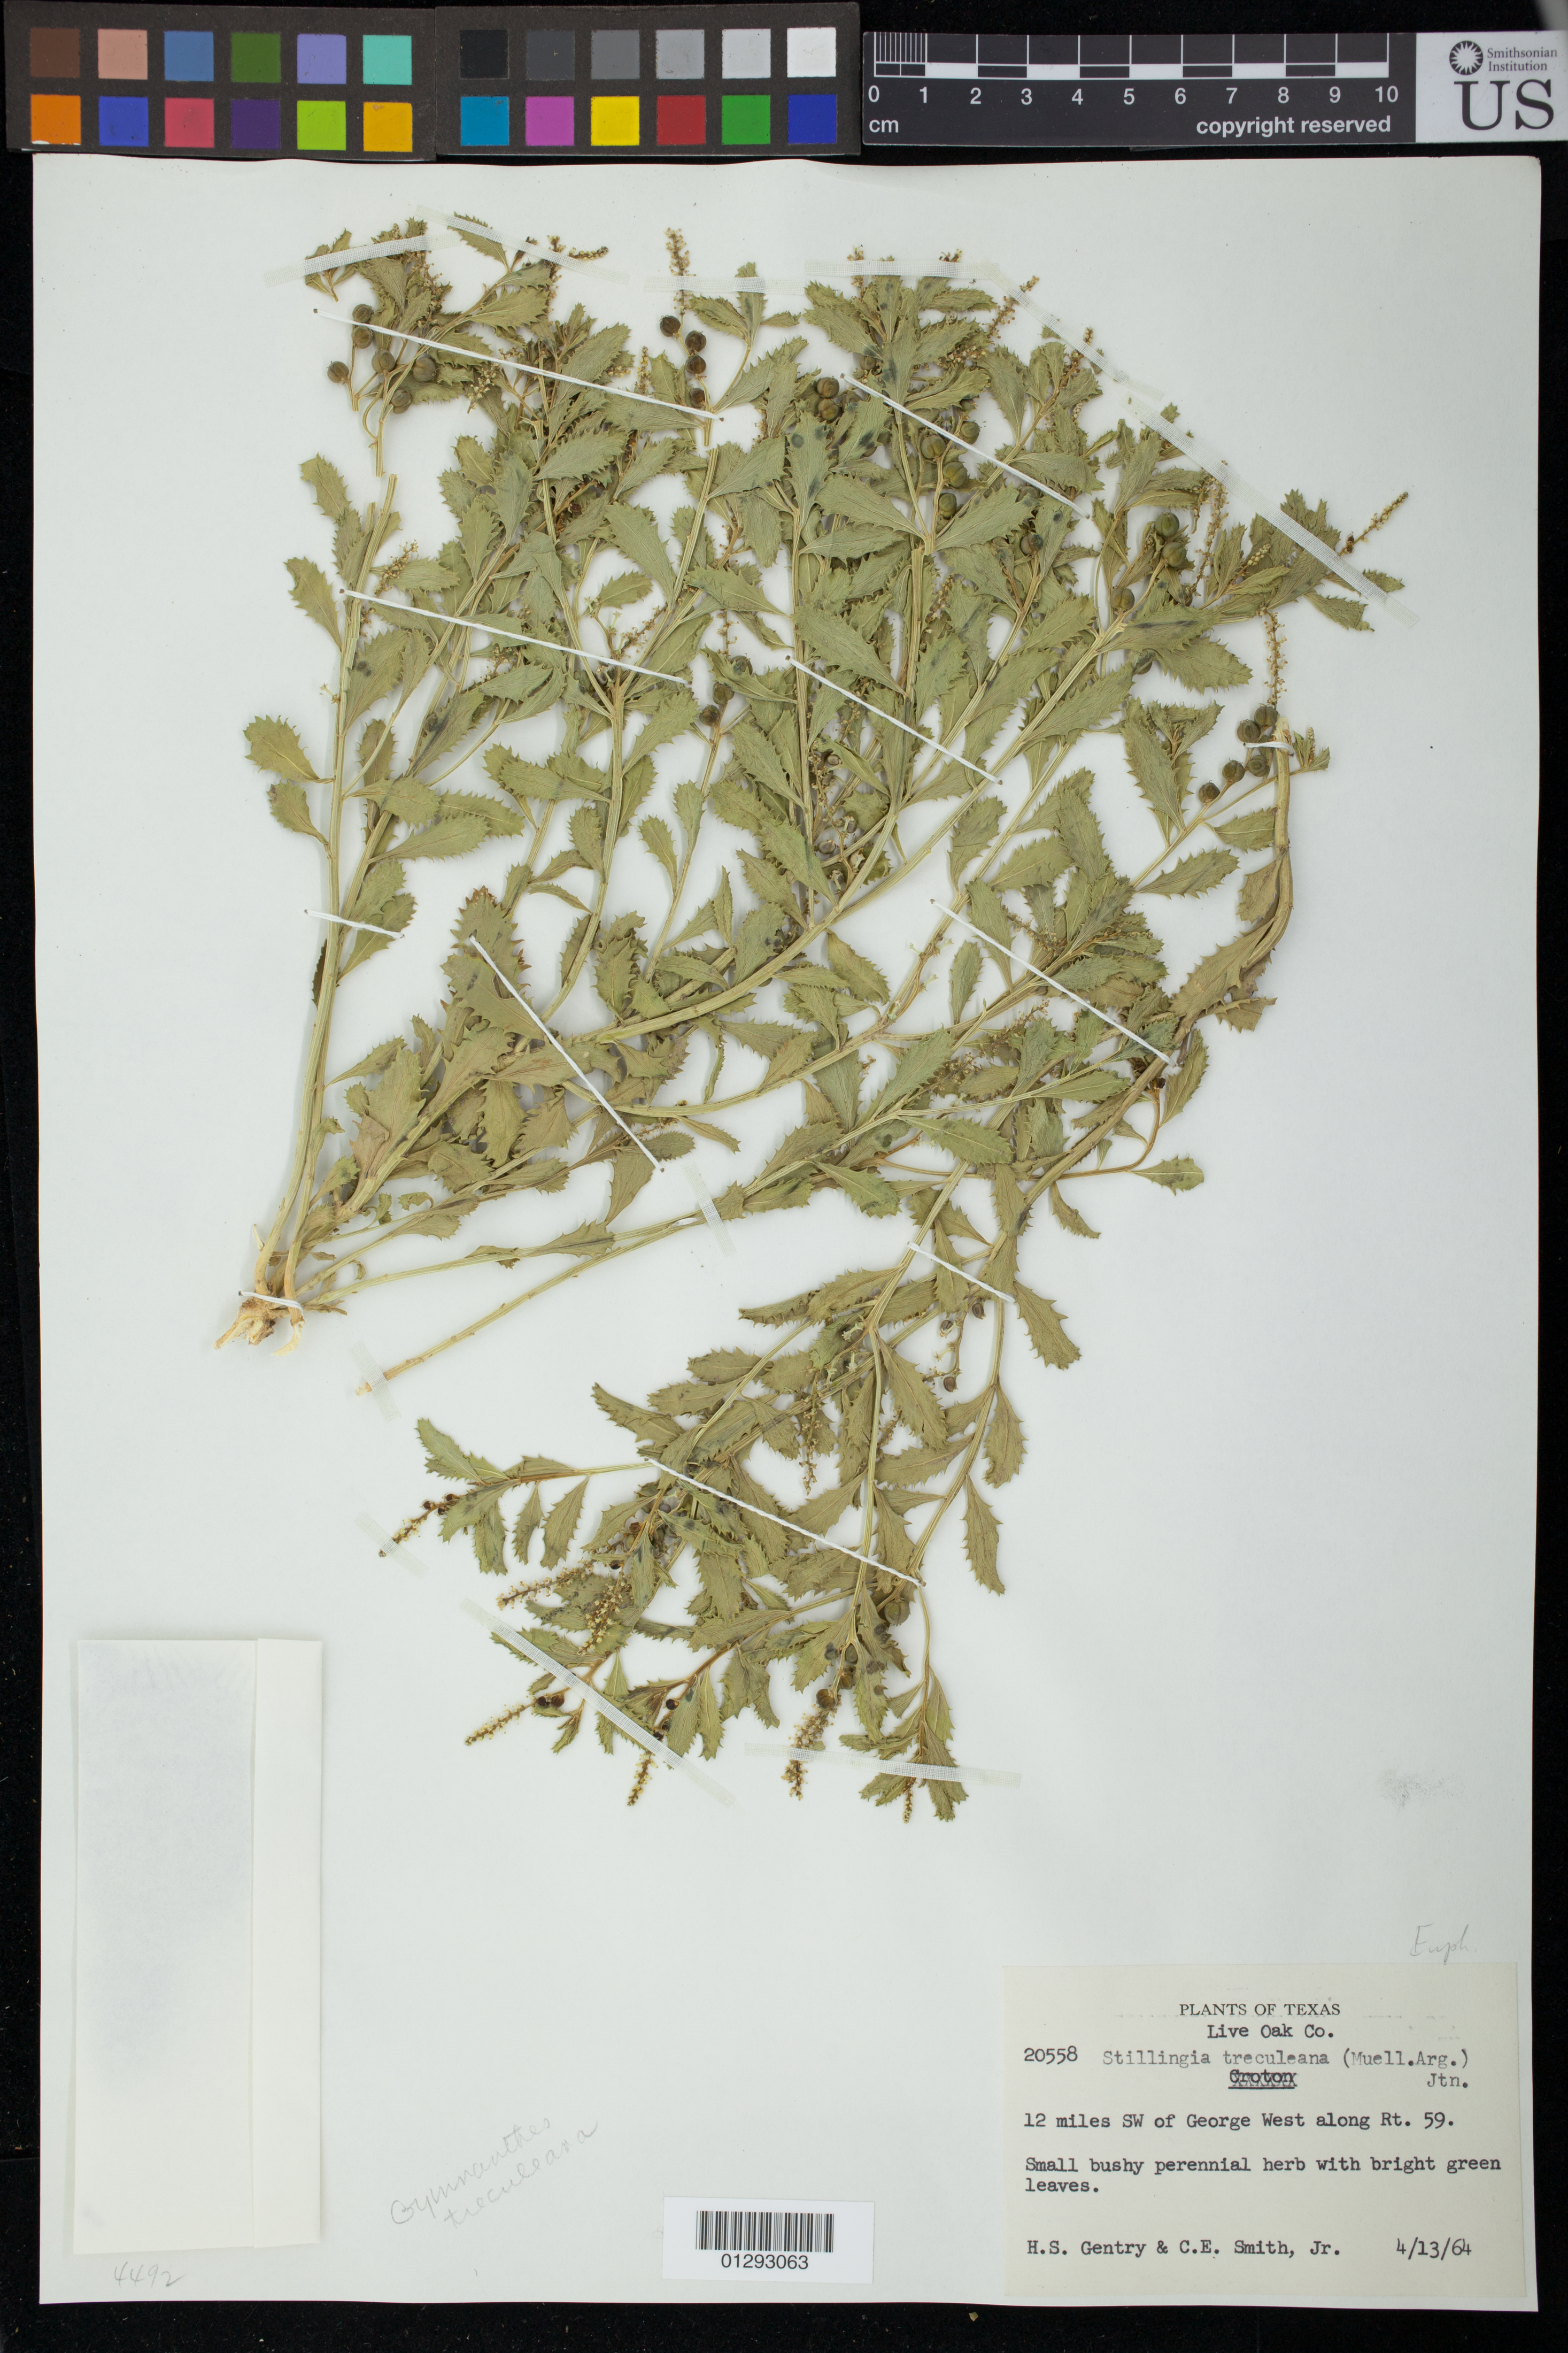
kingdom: Plantae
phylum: Tracheophyta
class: Magnoliopsida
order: Malpighiales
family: Euphorbiaceae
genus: Stillingia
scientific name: Stillingia treculiana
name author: (Müll. Arg.) I.M. Johnst.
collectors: H. S. Gentry & C. E. Smith Jr.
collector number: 20558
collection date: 1964-04-13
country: United States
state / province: Texas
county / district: Live Oak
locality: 12 miles SW of George West along Rt. 59